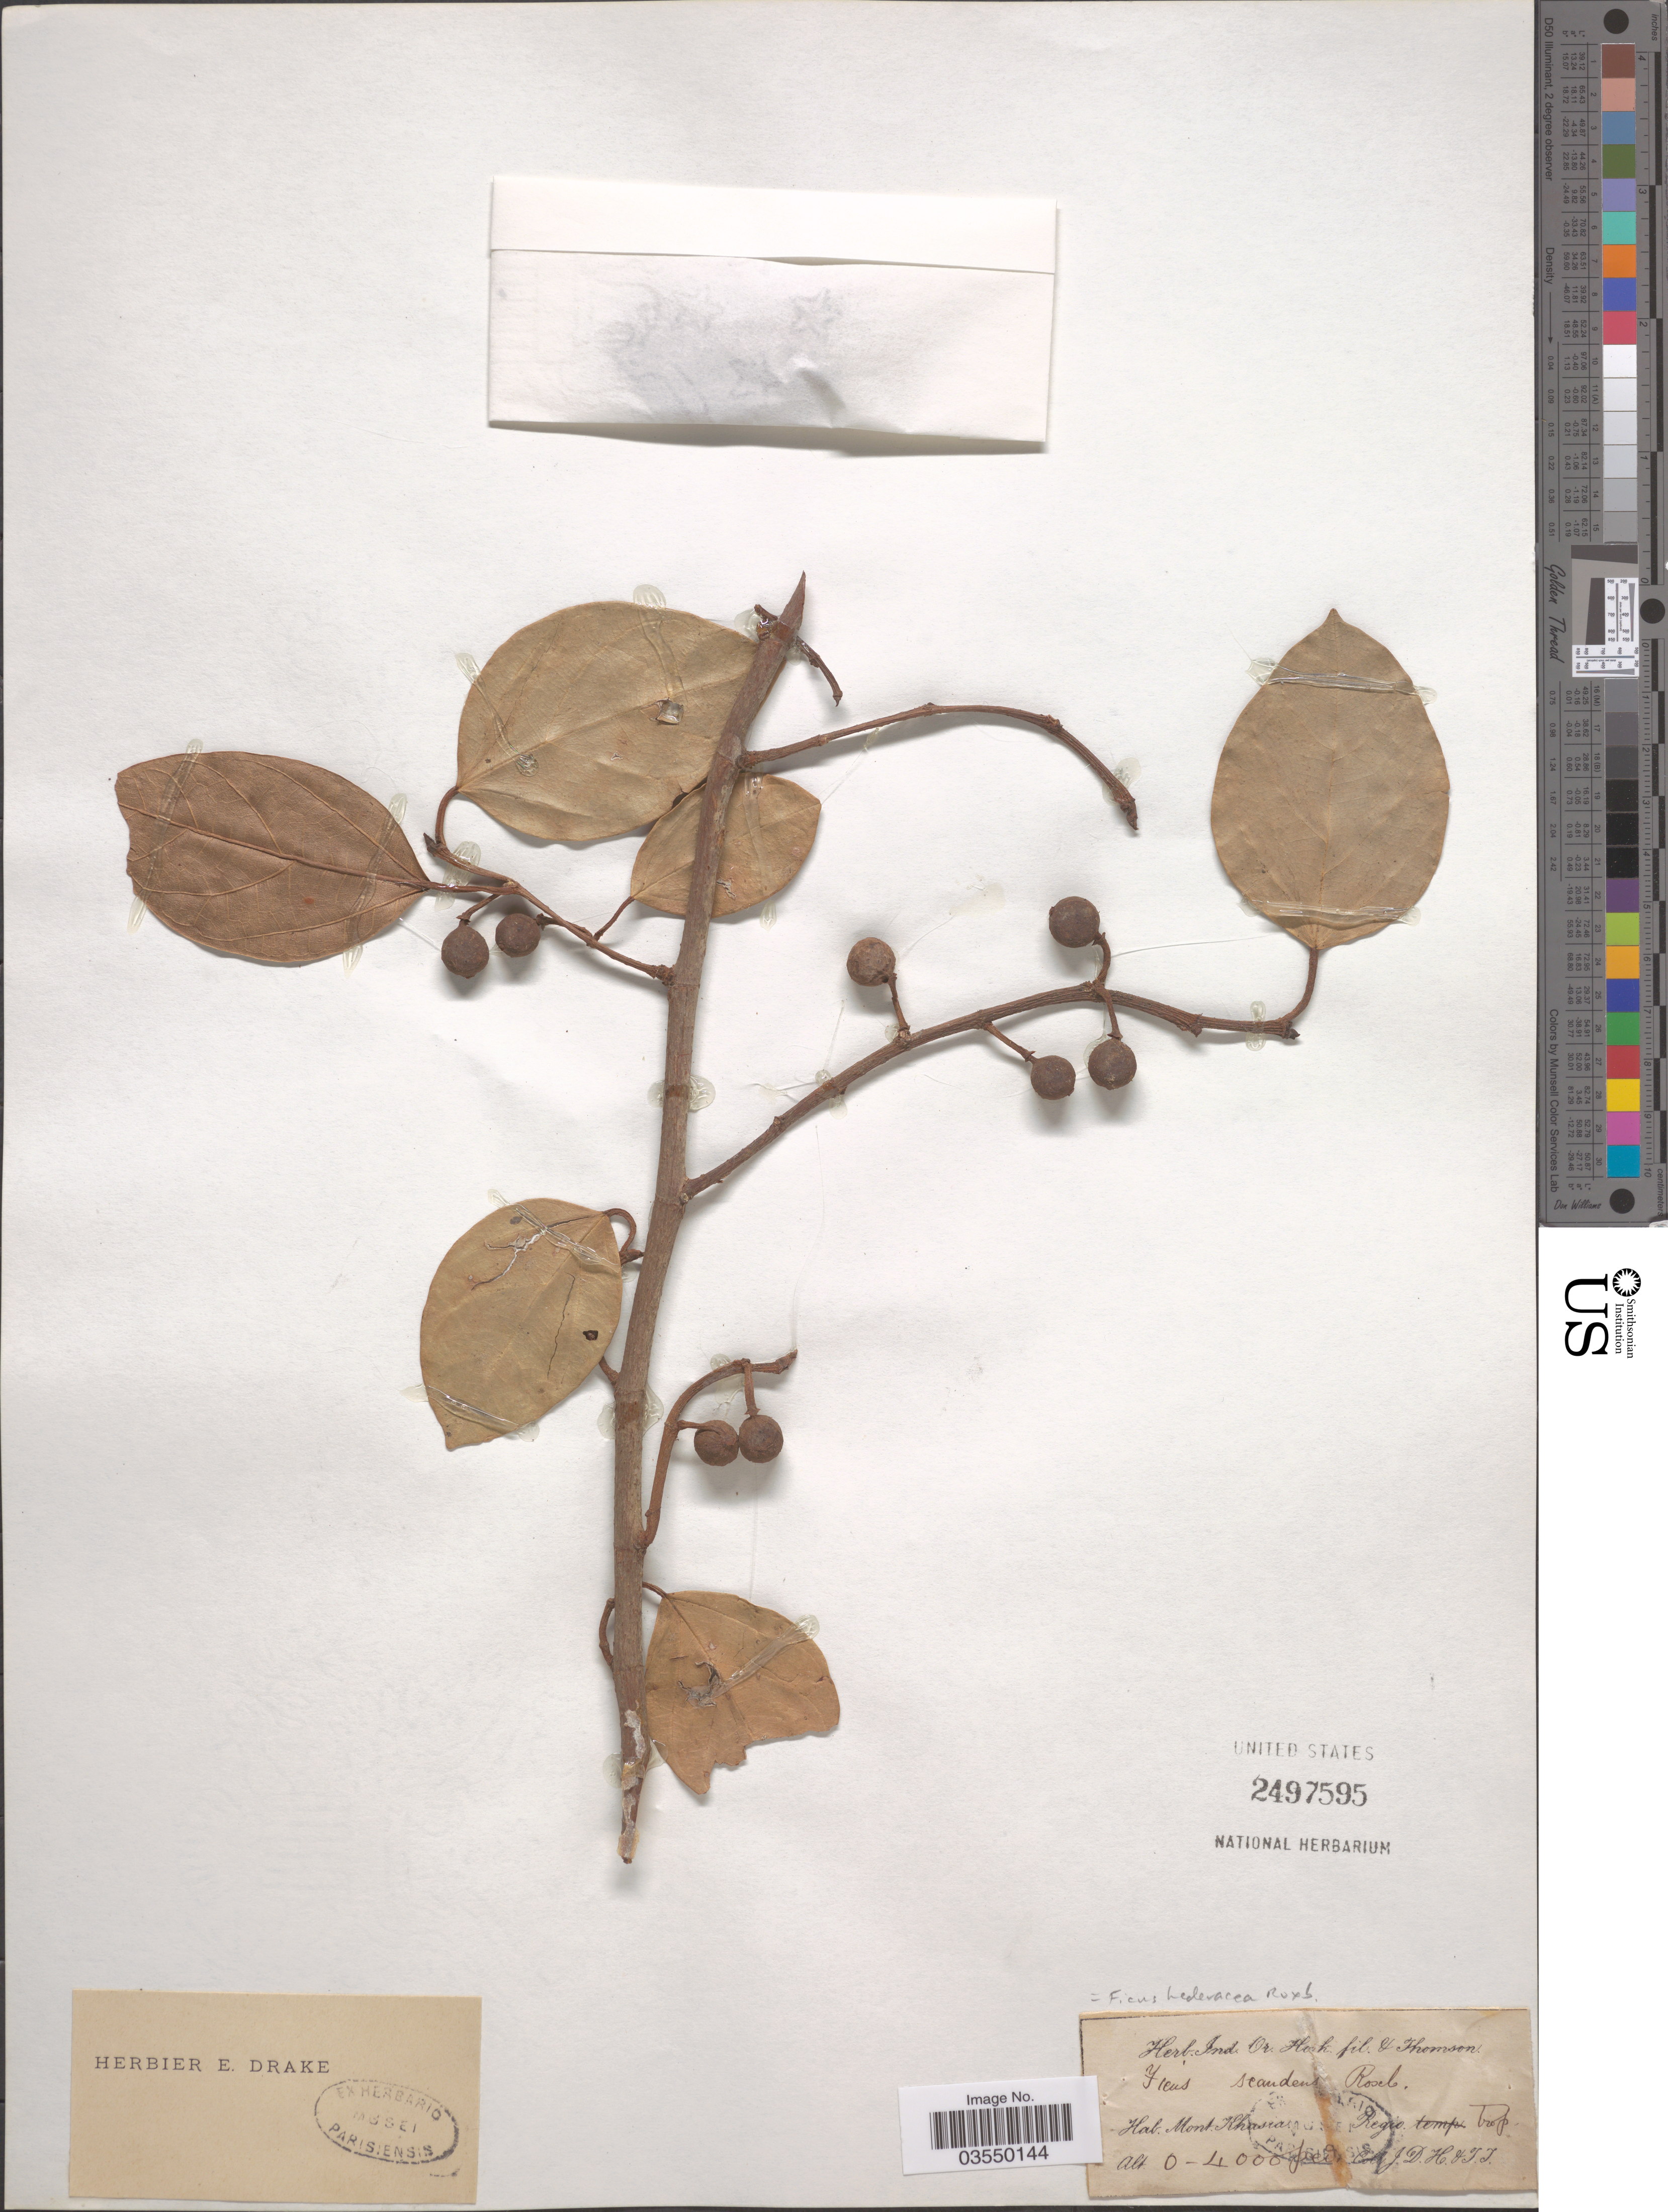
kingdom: Plantae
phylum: Tracheophyta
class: Magnoliopsida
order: Rosales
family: Moraceae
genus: Ficus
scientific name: Ficus hederacea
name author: Roxb.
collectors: J. D. Hooker & T. Thomson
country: India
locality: Mont. Khasia. Regio trop.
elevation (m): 0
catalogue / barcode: US 2497595